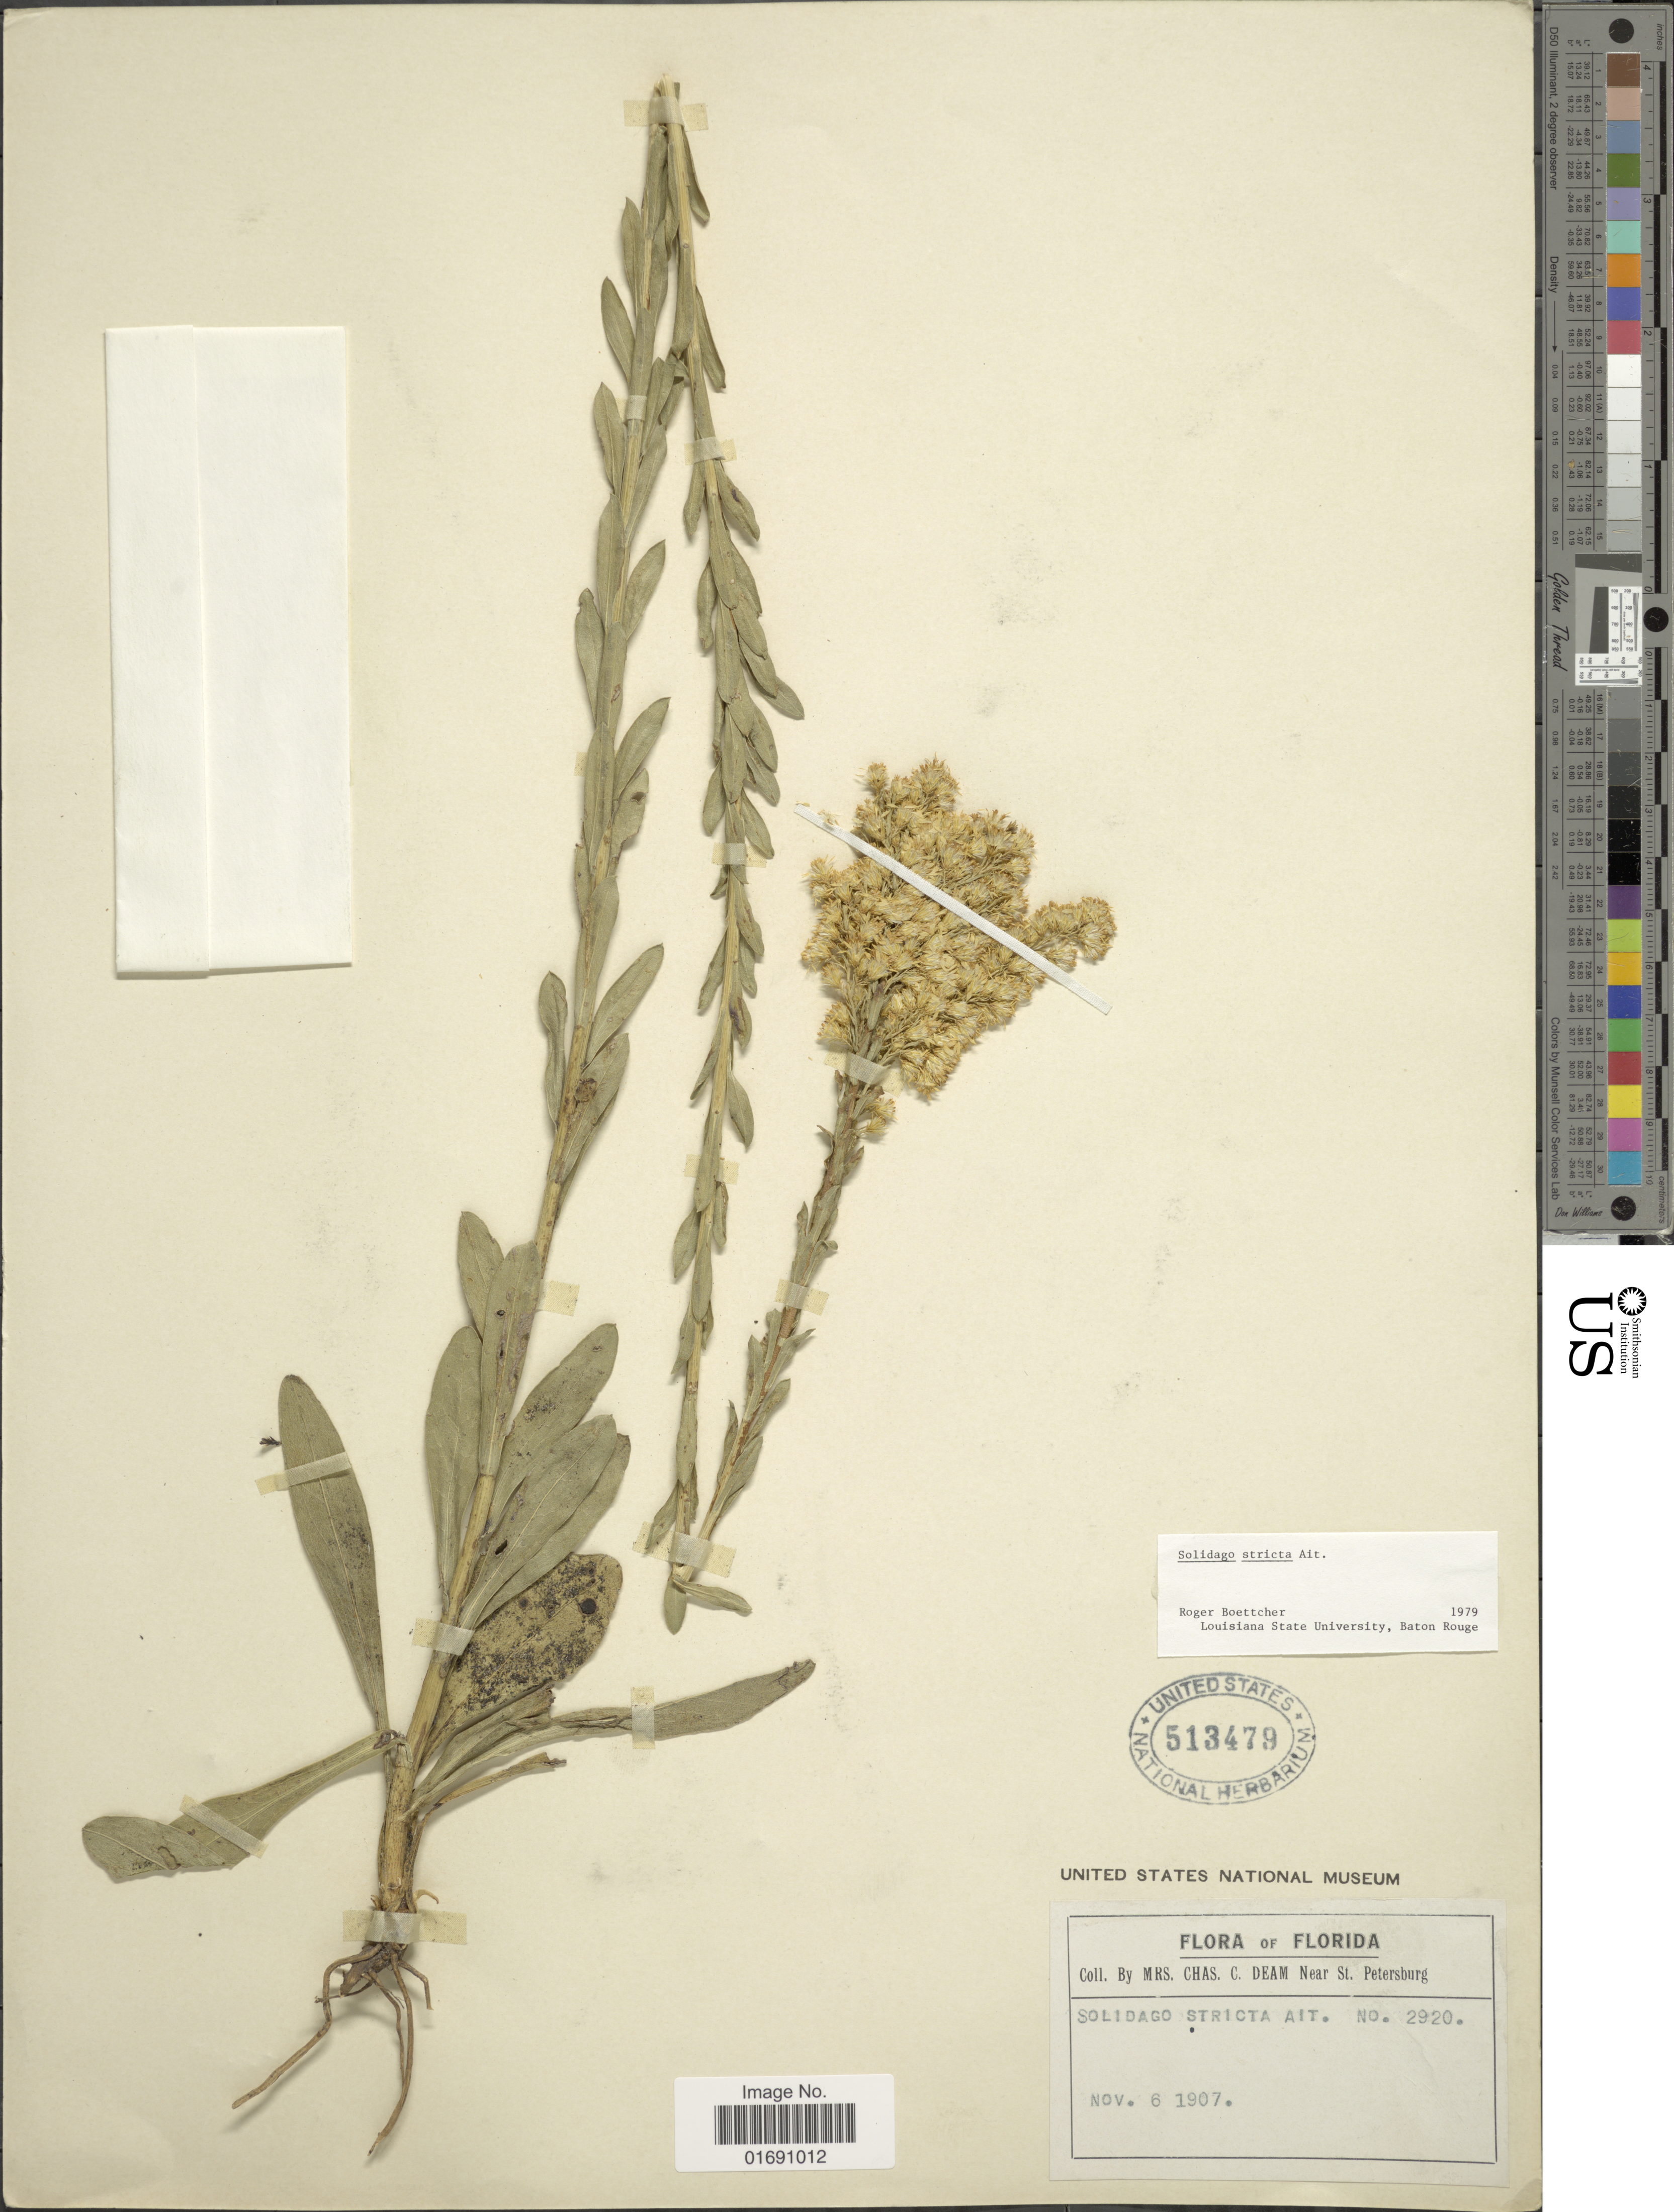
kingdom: Plantae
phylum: Tracheophyta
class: Magnoliopsida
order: Asterales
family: Asteraceae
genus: Solidago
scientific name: Solidago stricta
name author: Aiton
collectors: S. A. Deam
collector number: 2920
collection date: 1907-11-06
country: United States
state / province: Florida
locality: Near St Petersburg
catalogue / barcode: US 513479